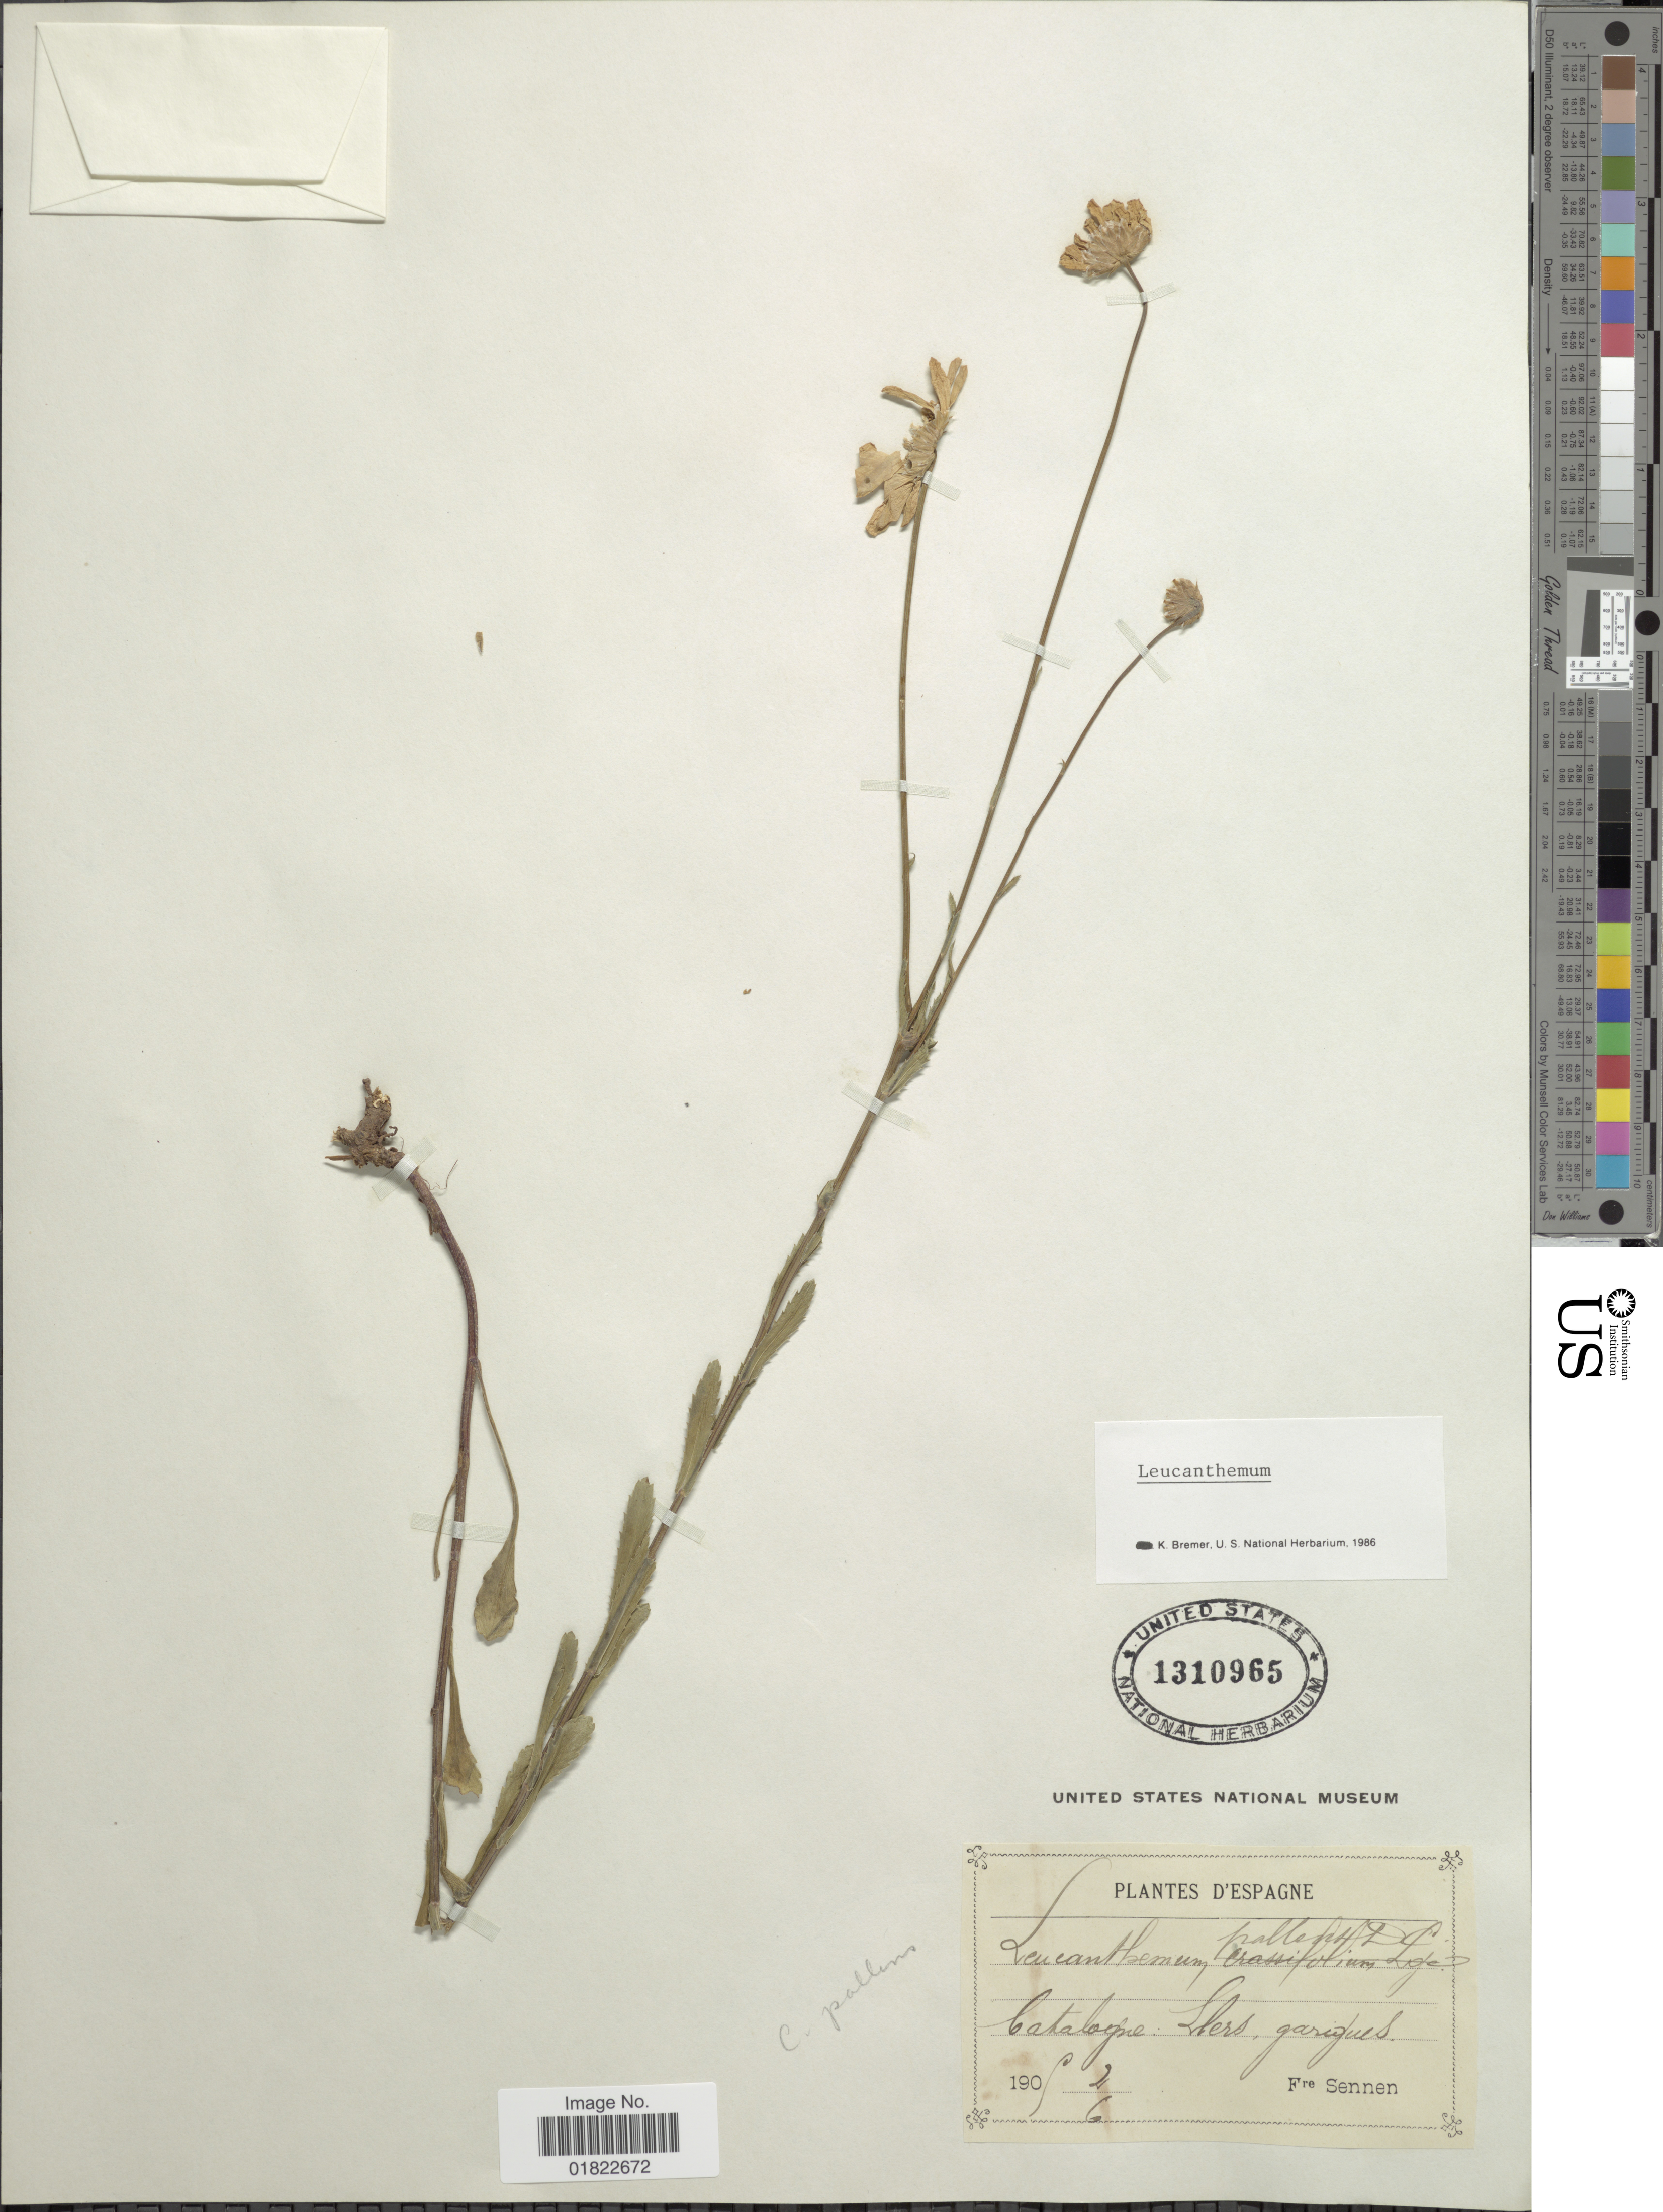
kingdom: Plantae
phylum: Tracheophyta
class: Magnoliopsida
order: Asterales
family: Asteraceae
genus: Leucanthemum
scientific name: Leucanthemum pallens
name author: DC.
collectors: E. Sennen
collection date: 1905-06-02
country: Spain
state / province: Catalunya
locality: D'Espagne. Catalogne: Llers. Garrigues.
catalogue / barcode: US 1310965